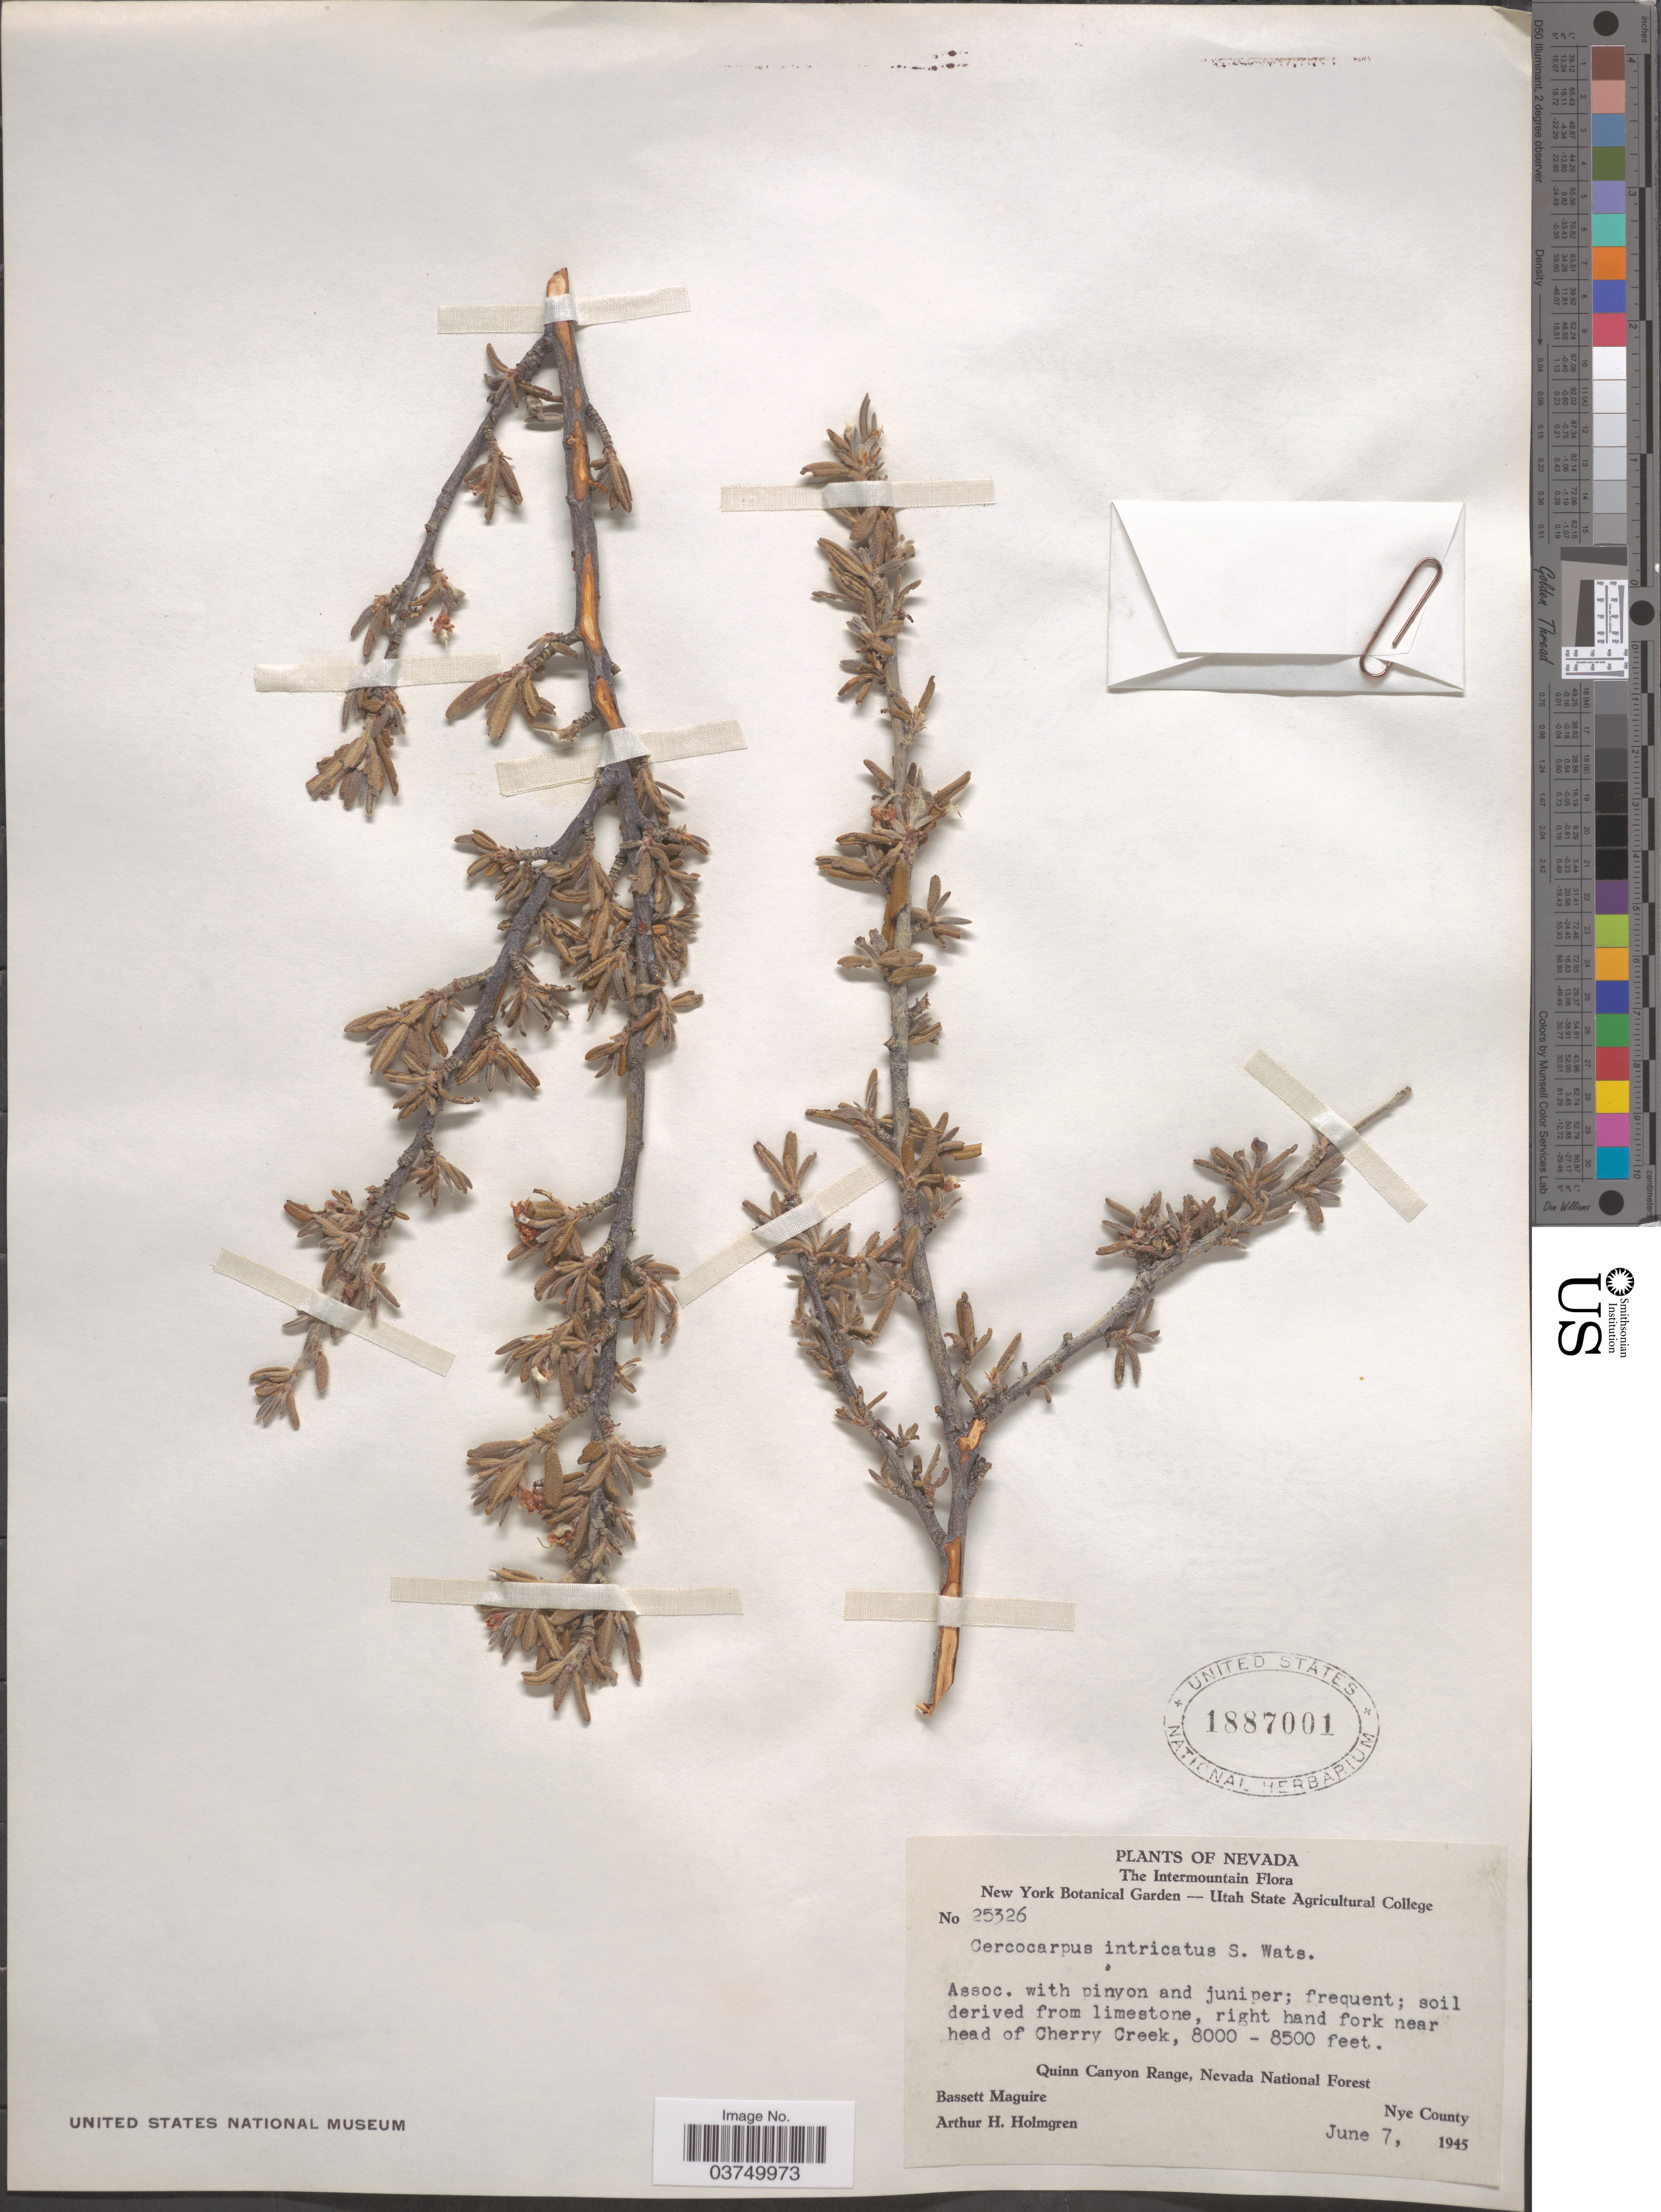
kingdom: Plantae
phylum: Tracheophyta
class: Magnoliopsida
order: Rosales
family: Rosaceae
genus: Cercocarpus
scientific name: Cercocarpus ledifolius var. intricatus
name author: Nutt.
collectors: B. Maguire & A. H. Holmgren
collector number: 25326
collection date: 1945-06-07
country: United States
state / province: Nevada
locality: The Intermountain. Right hand fork near head of Cherry Creek. Quinn Canyon Range, Nevada National Forest. Nye County.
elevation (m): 2438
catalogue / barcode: US 1887001